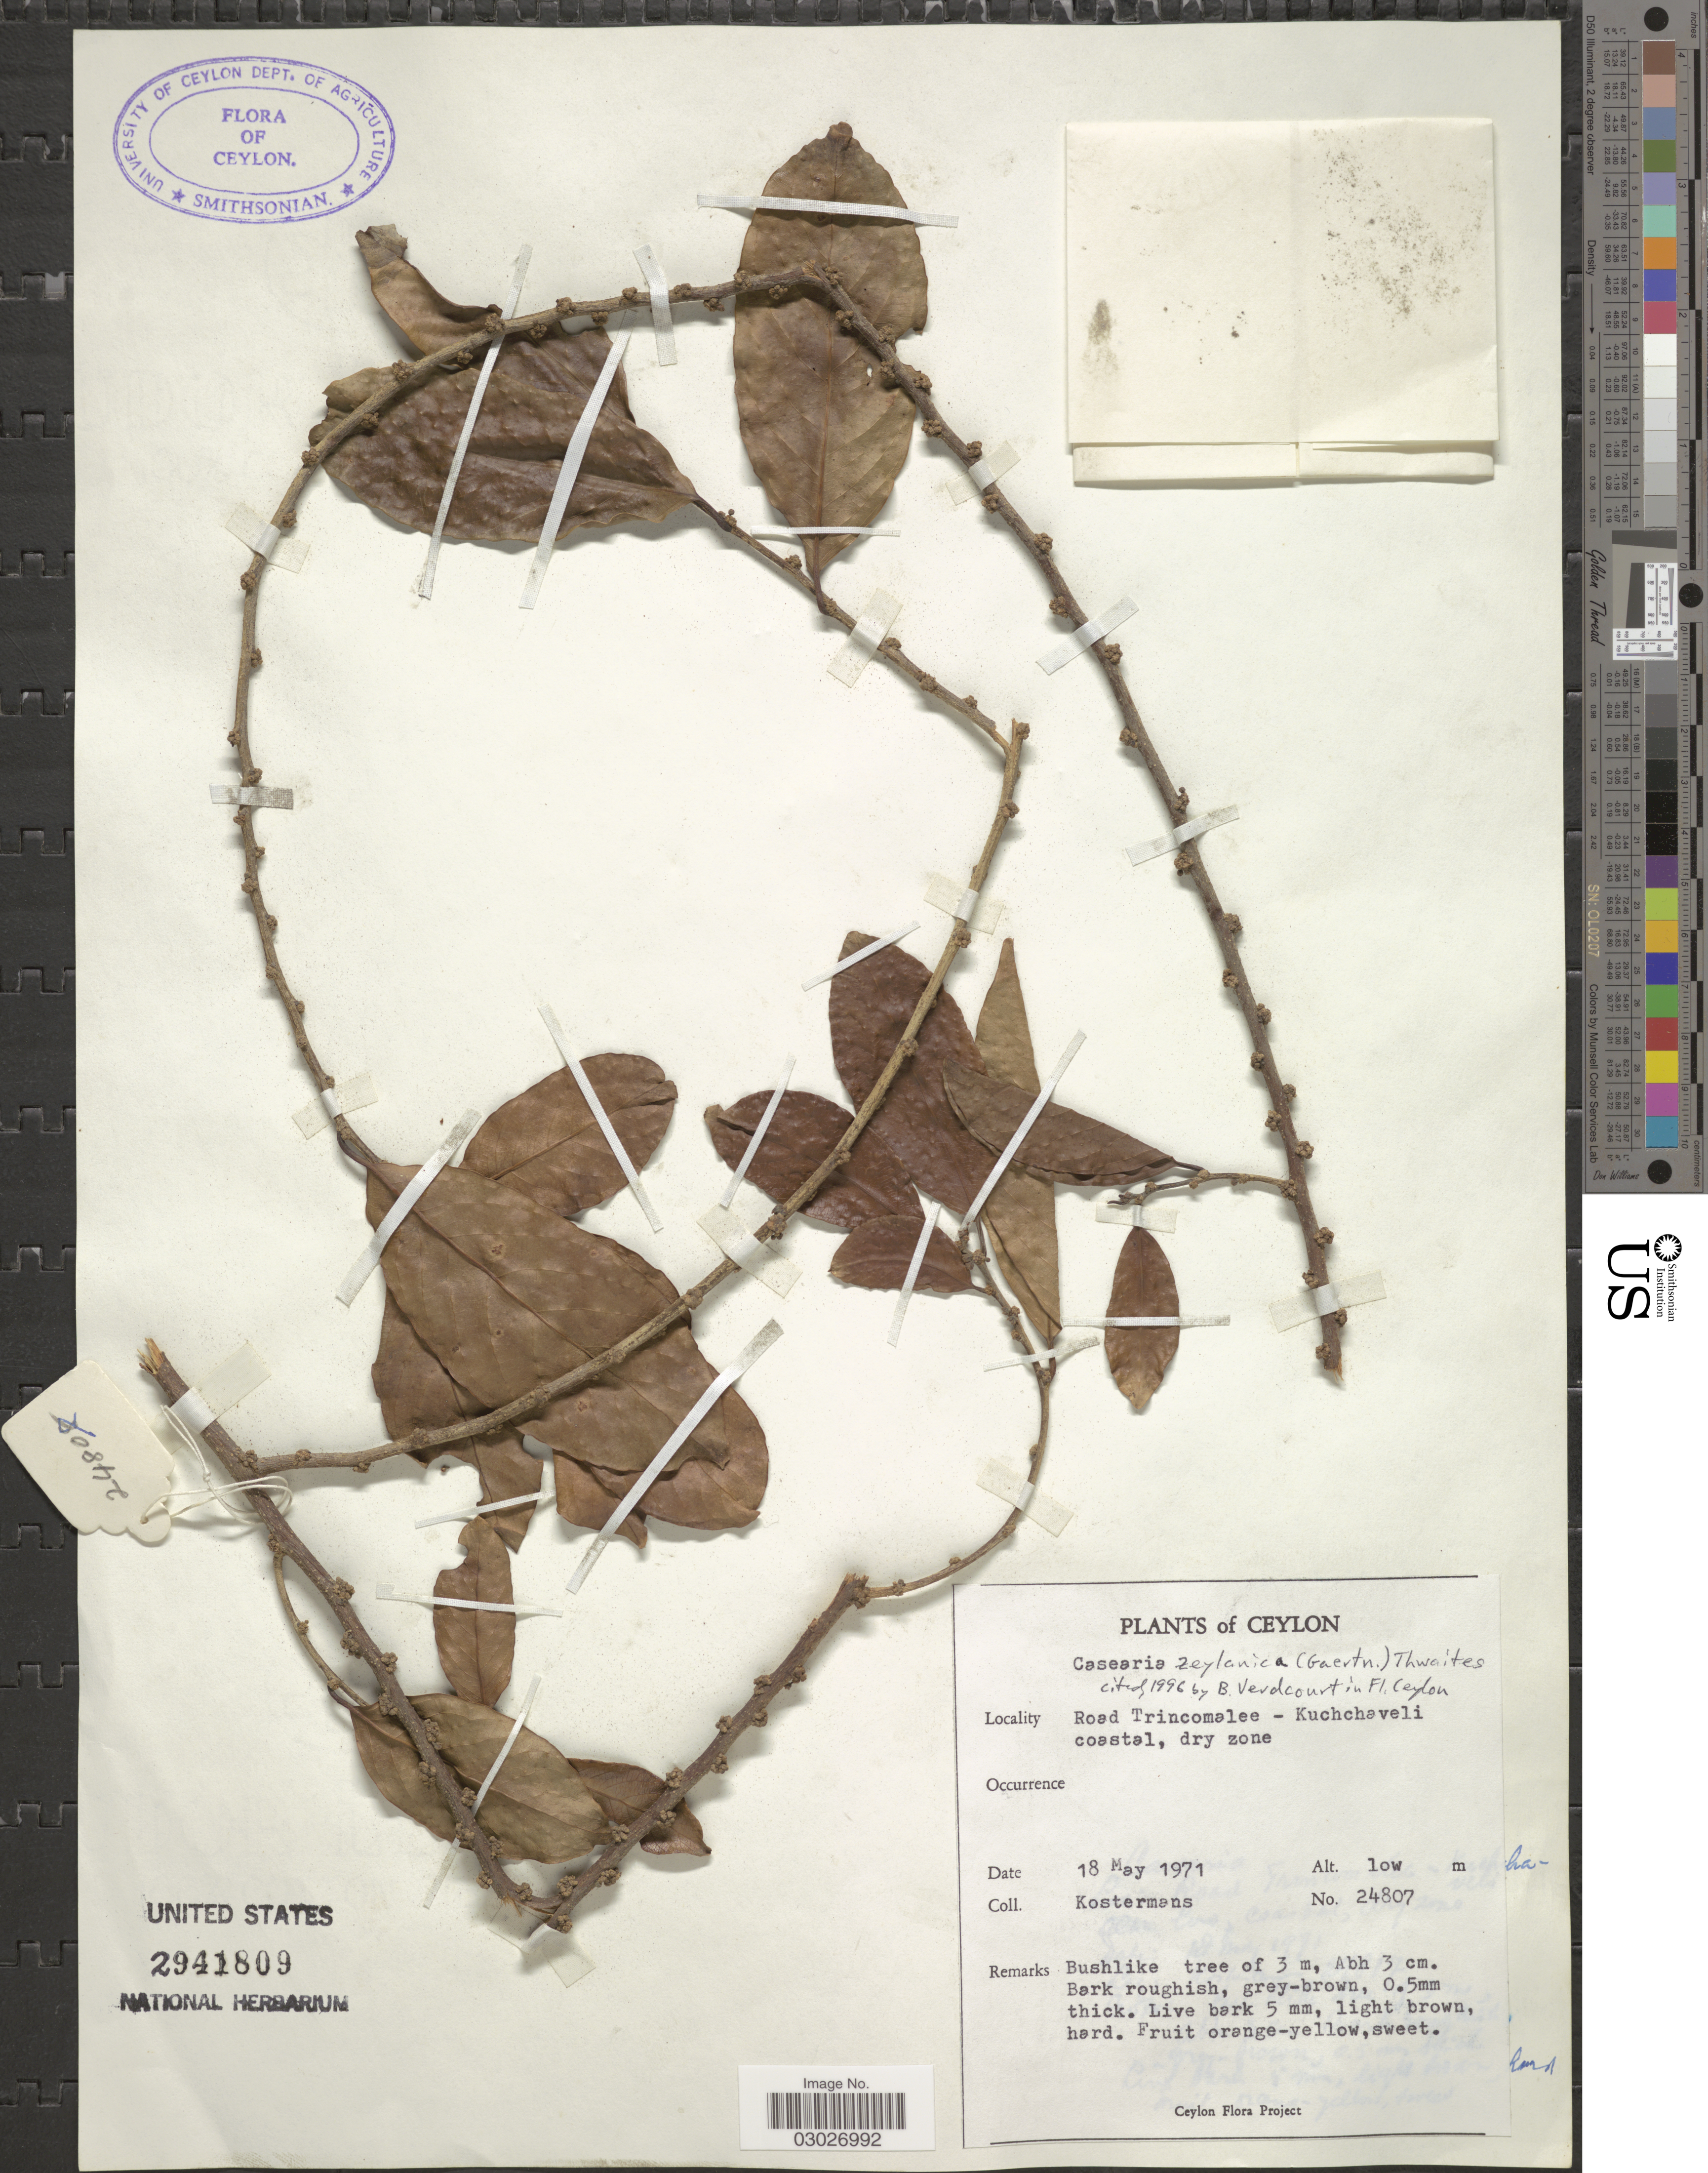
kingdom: Plantae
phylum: Tracheophyta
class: Magnoliopsida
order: Malpighiales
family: Salicaceae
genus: Casearia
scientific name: Casearia zeylanica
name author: Thwaites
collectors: Kostermans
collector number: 24807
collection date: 1971-05-18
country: Sri Lanka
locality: Ceylon. Road Trincomalee - Kuchchaveli coastal.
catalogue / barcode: US 2941809